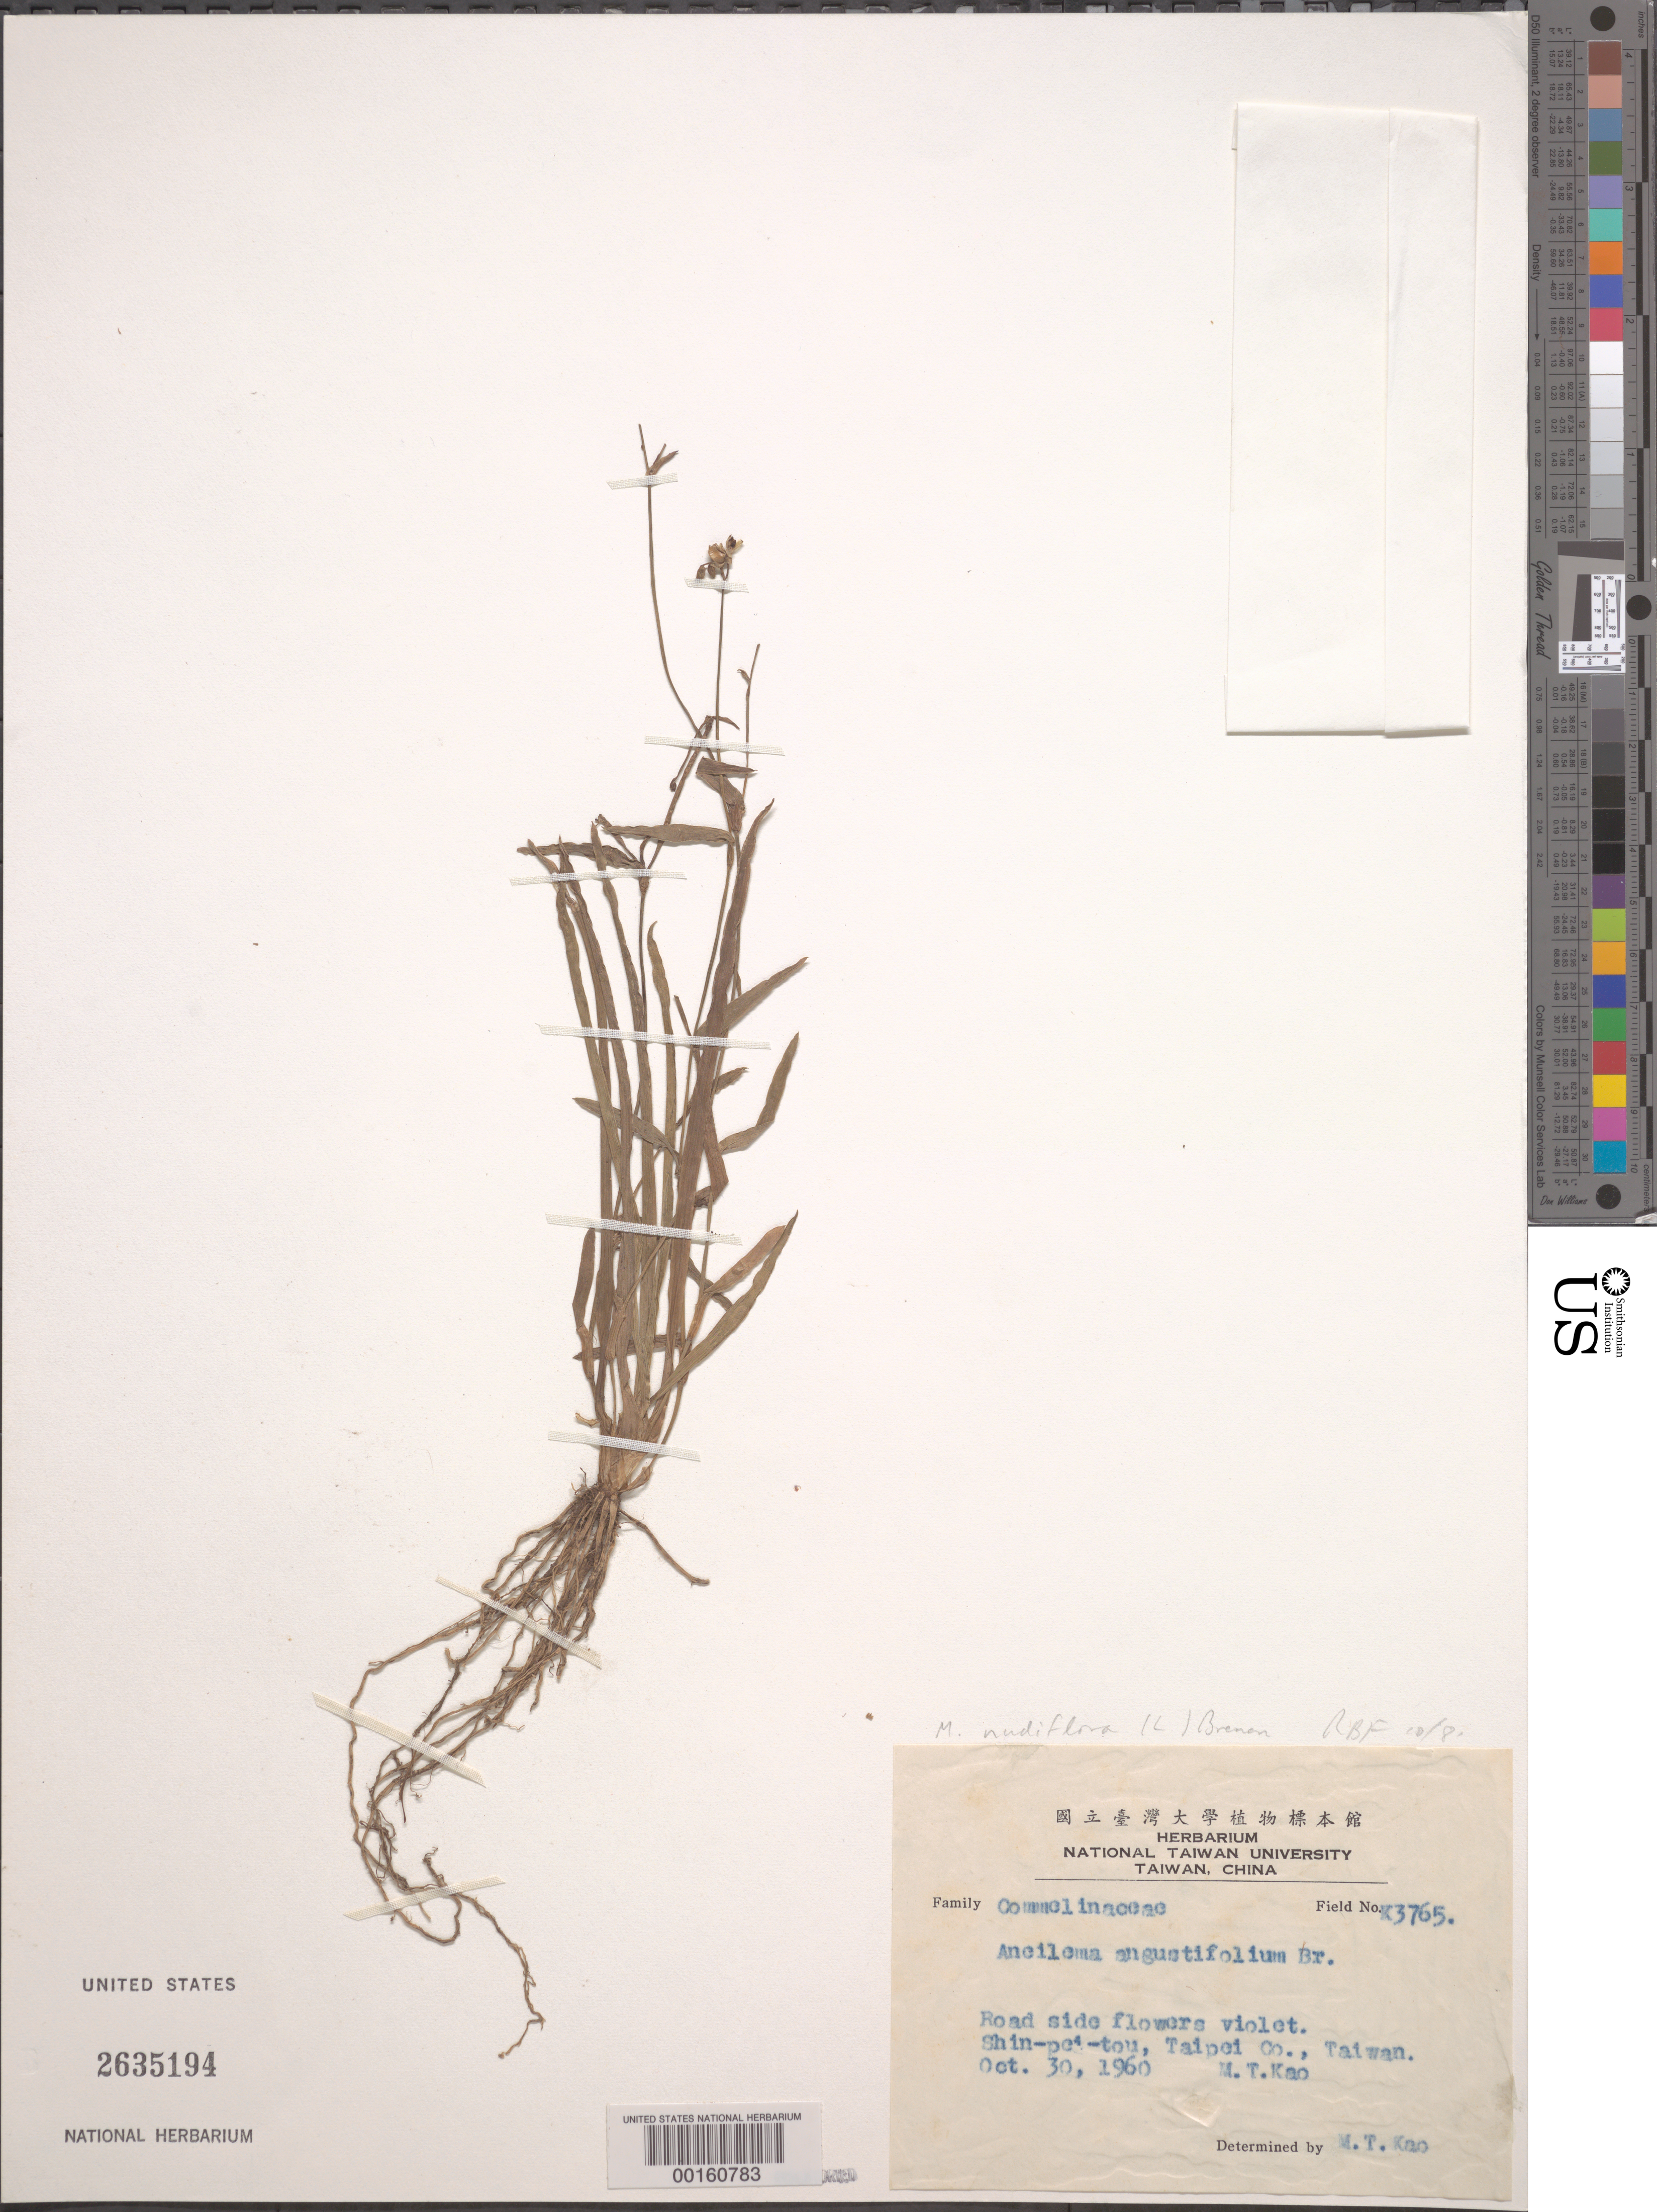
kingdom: Plantae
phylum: Tracheophyta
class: Liliopsida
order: Commelinales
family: Commelinaceae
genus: Murdannia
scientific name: Murdannia nudiflora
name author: (L.) Brenan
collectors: M. T. Kao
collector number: K3765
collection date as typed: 30 Oct 1960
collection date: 1960-10-30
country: Taiwan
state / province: Taipei City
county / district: Taipei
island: Taiwan [Formosa]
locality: Shin-pei-tou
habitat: Roadside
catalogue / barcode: US 2635194